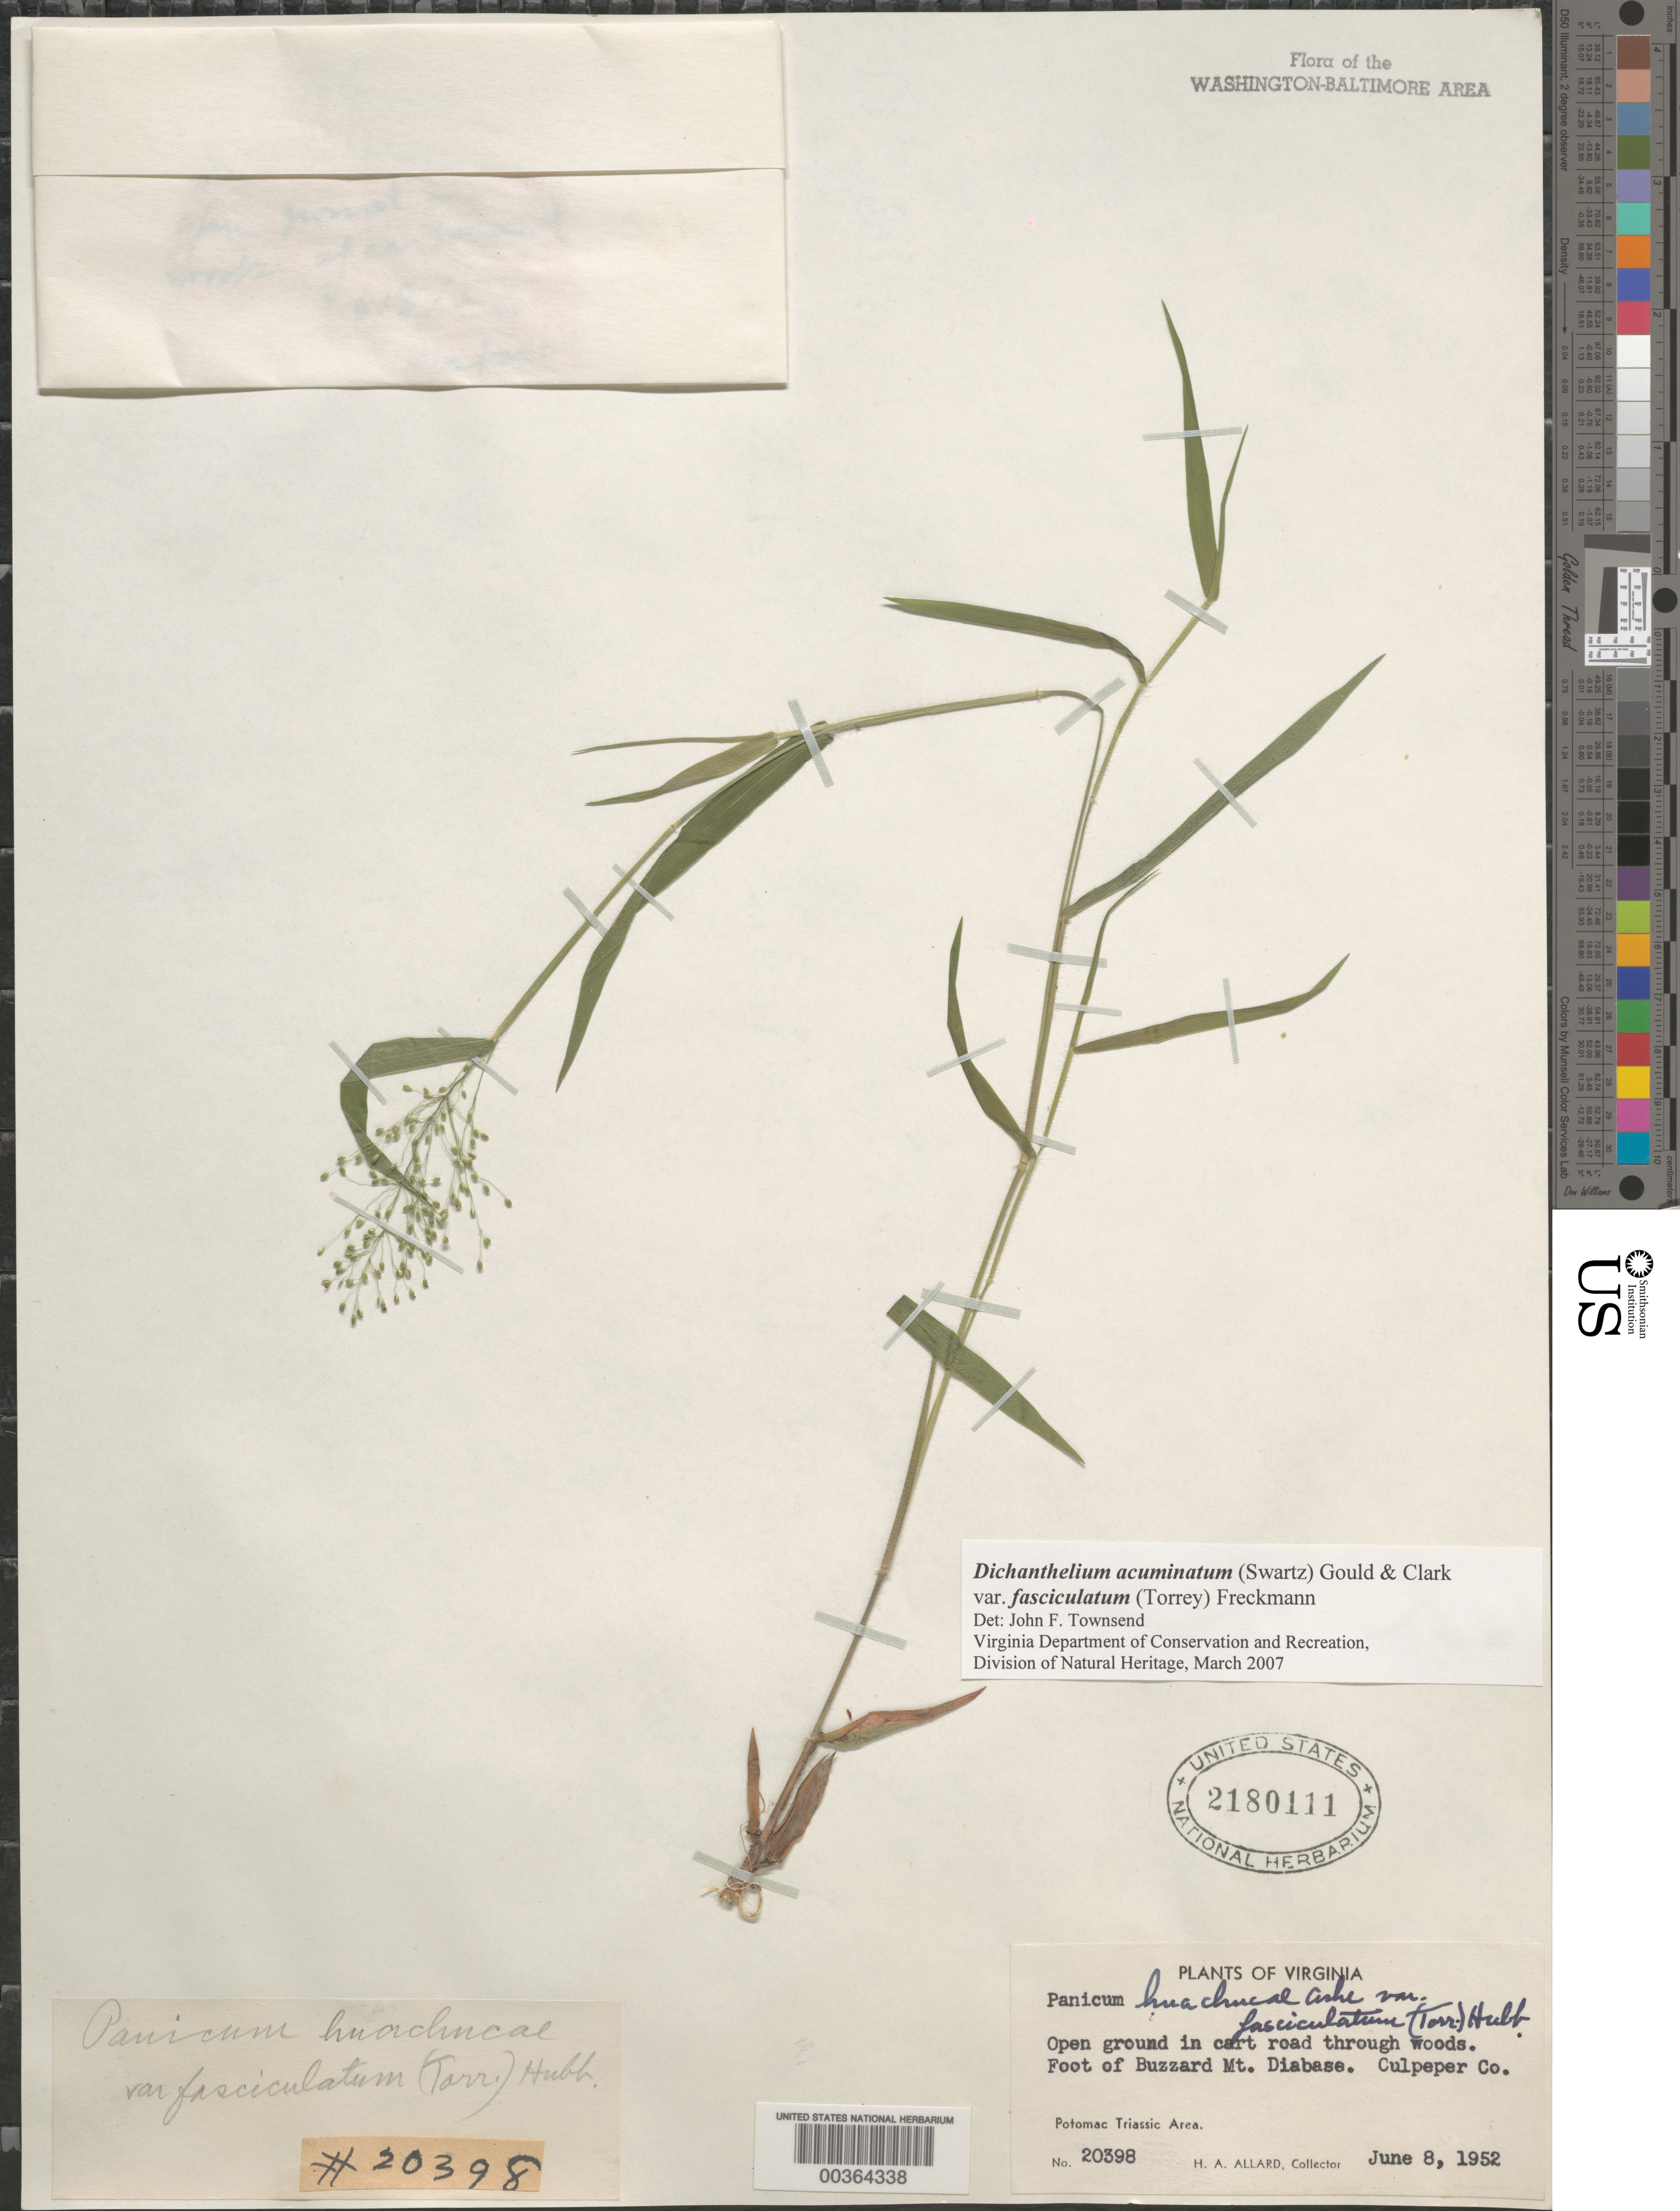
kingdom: Plantae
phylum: Tracheophyta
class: Liliopsida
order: Poales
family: Poaceae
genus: Dichanthelium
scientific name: Dichanthelium acuminatum var. fasciculatum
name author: (Torr.) Freckmann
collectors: H. A. Allard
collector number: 20398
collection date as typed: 08 Jun 1952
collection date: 1952-06-08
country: United States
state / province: Virginia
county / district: Culpeper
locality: Buzzard Mountain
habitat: Open ground in cart road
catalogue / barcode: US 2180111